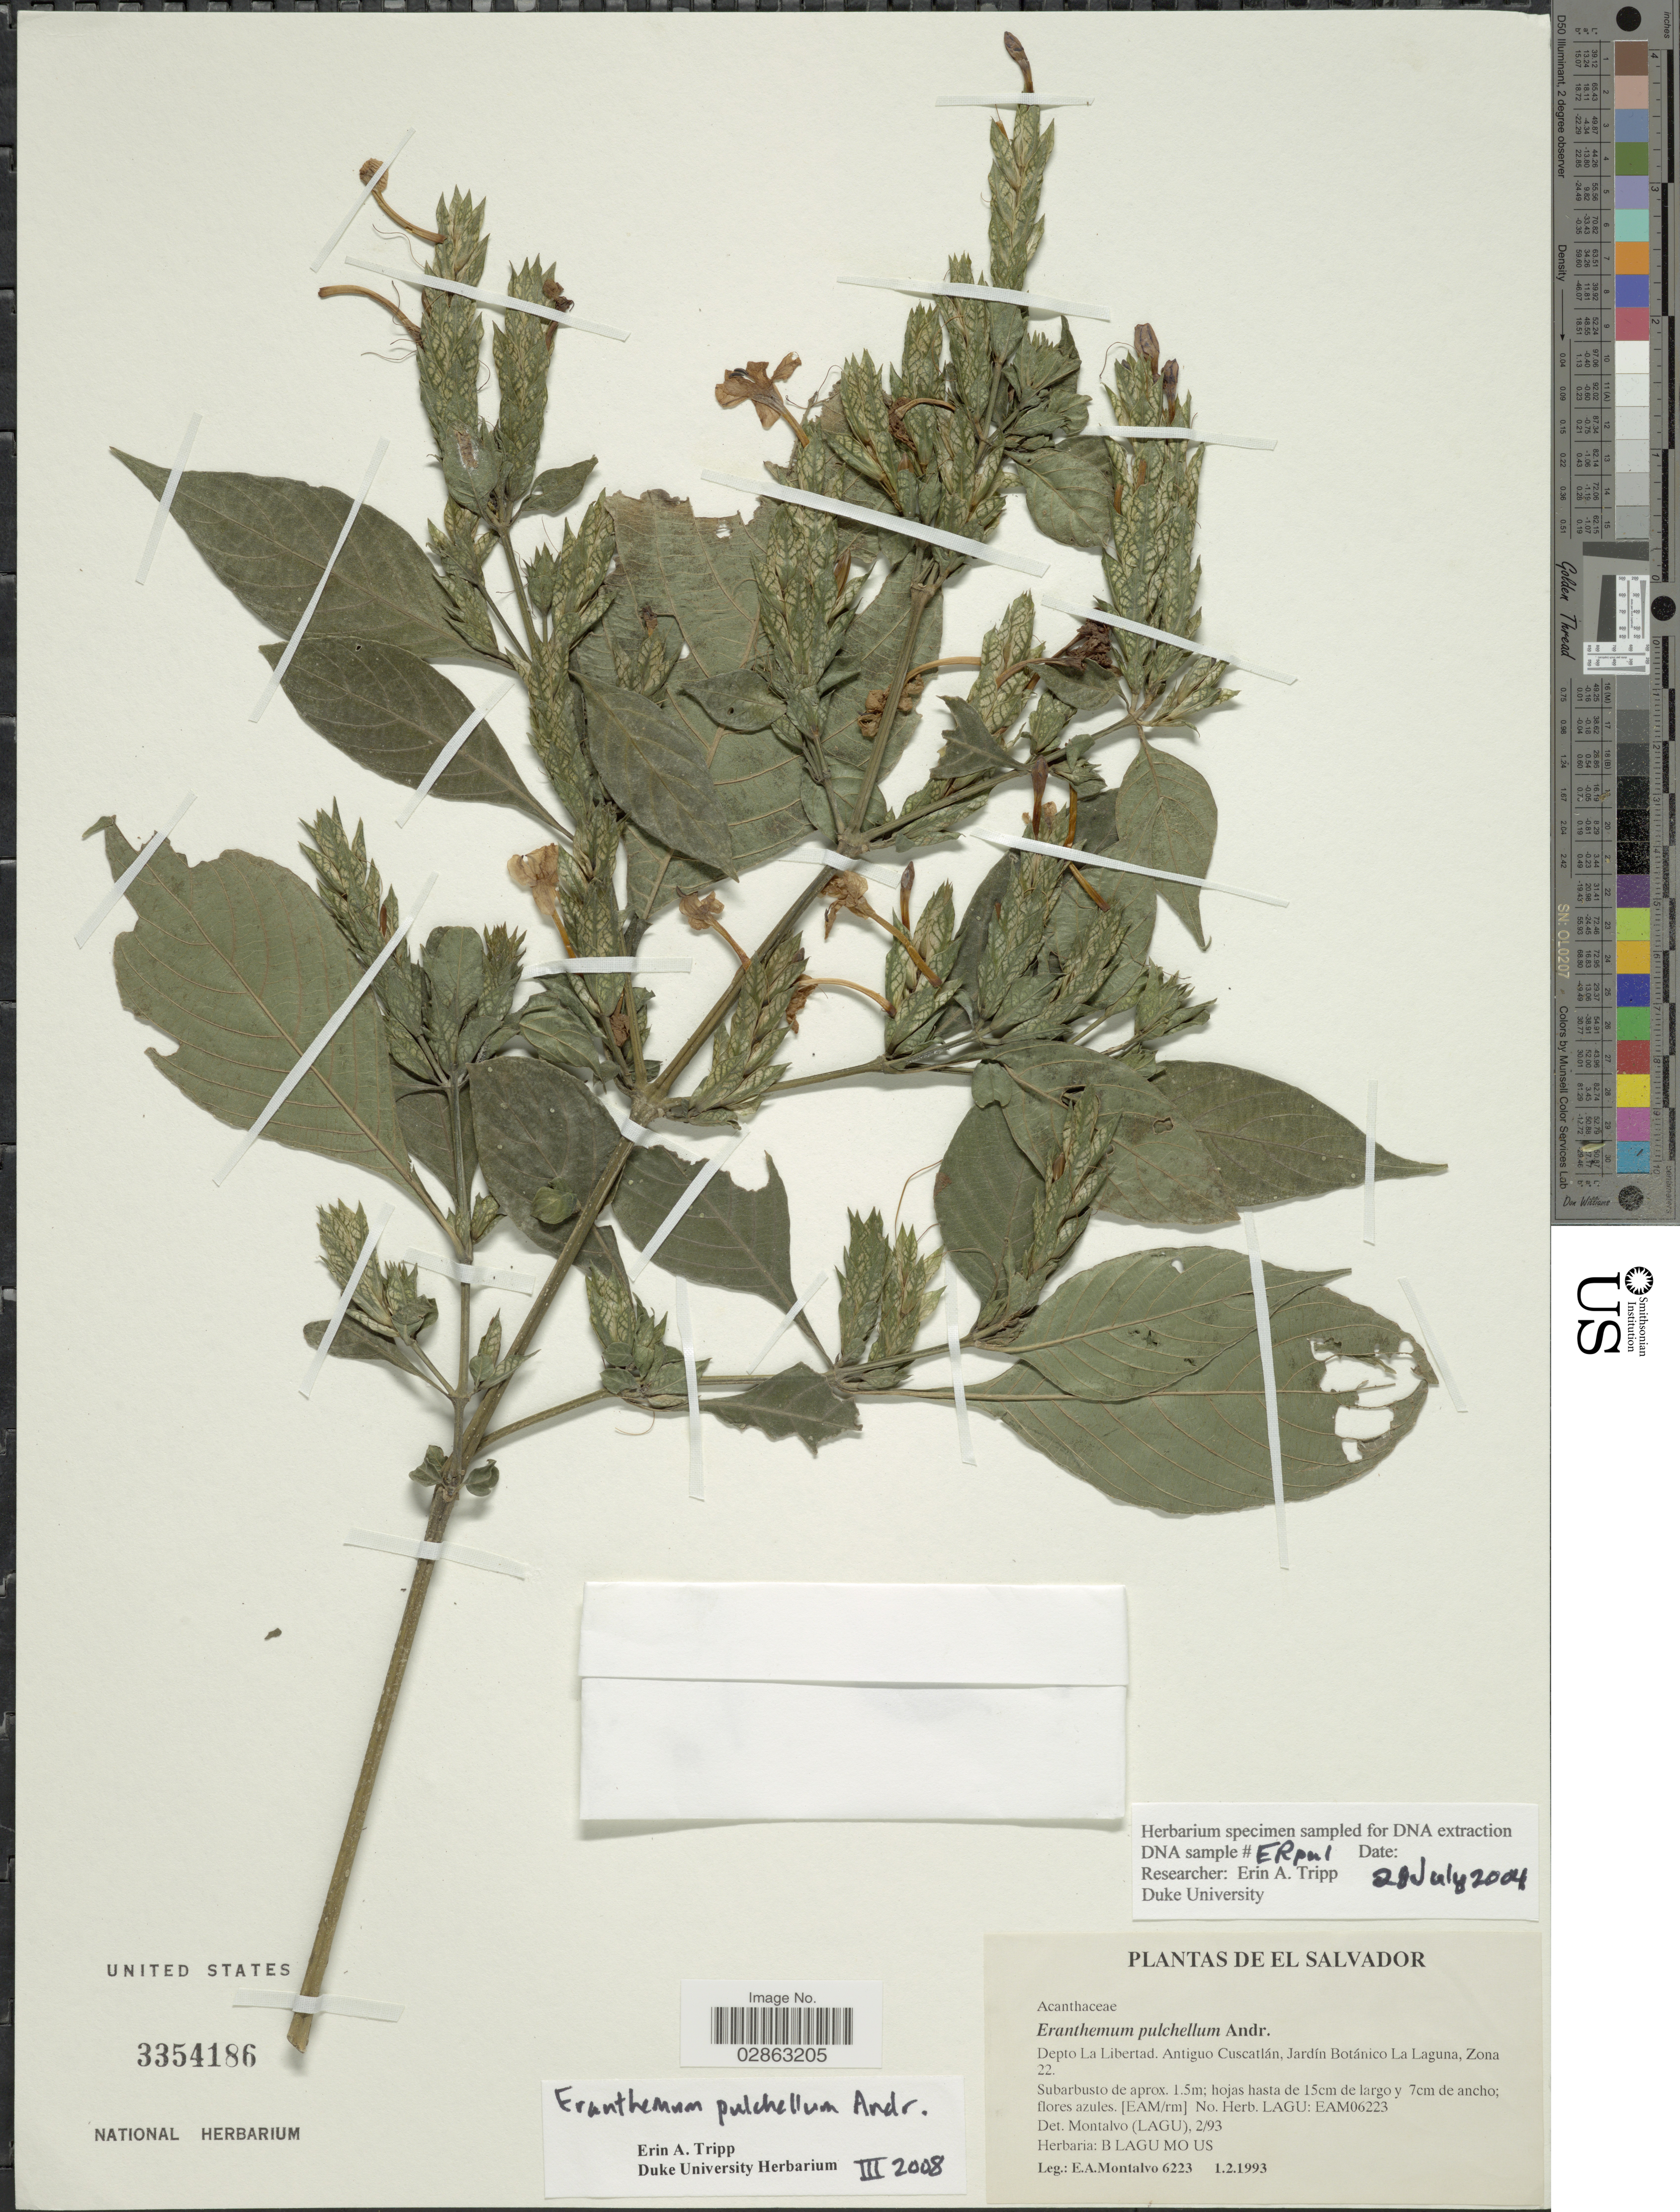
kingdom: Plantae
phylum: Tracheophyta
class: Magnoliopsida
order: Lamiales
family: Acanthaceae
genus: Eranthemum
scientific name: Eranthemum pulchellum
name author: Andrews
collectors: E. A. Montalvo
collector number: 6223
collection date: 1993-02-01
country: El Salvador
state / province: La Libertad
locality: Depto La Libertad. Antiguo Cuscatlán, Jardín Botánico La Laguna, Zona 22.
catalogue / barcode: US 3354186